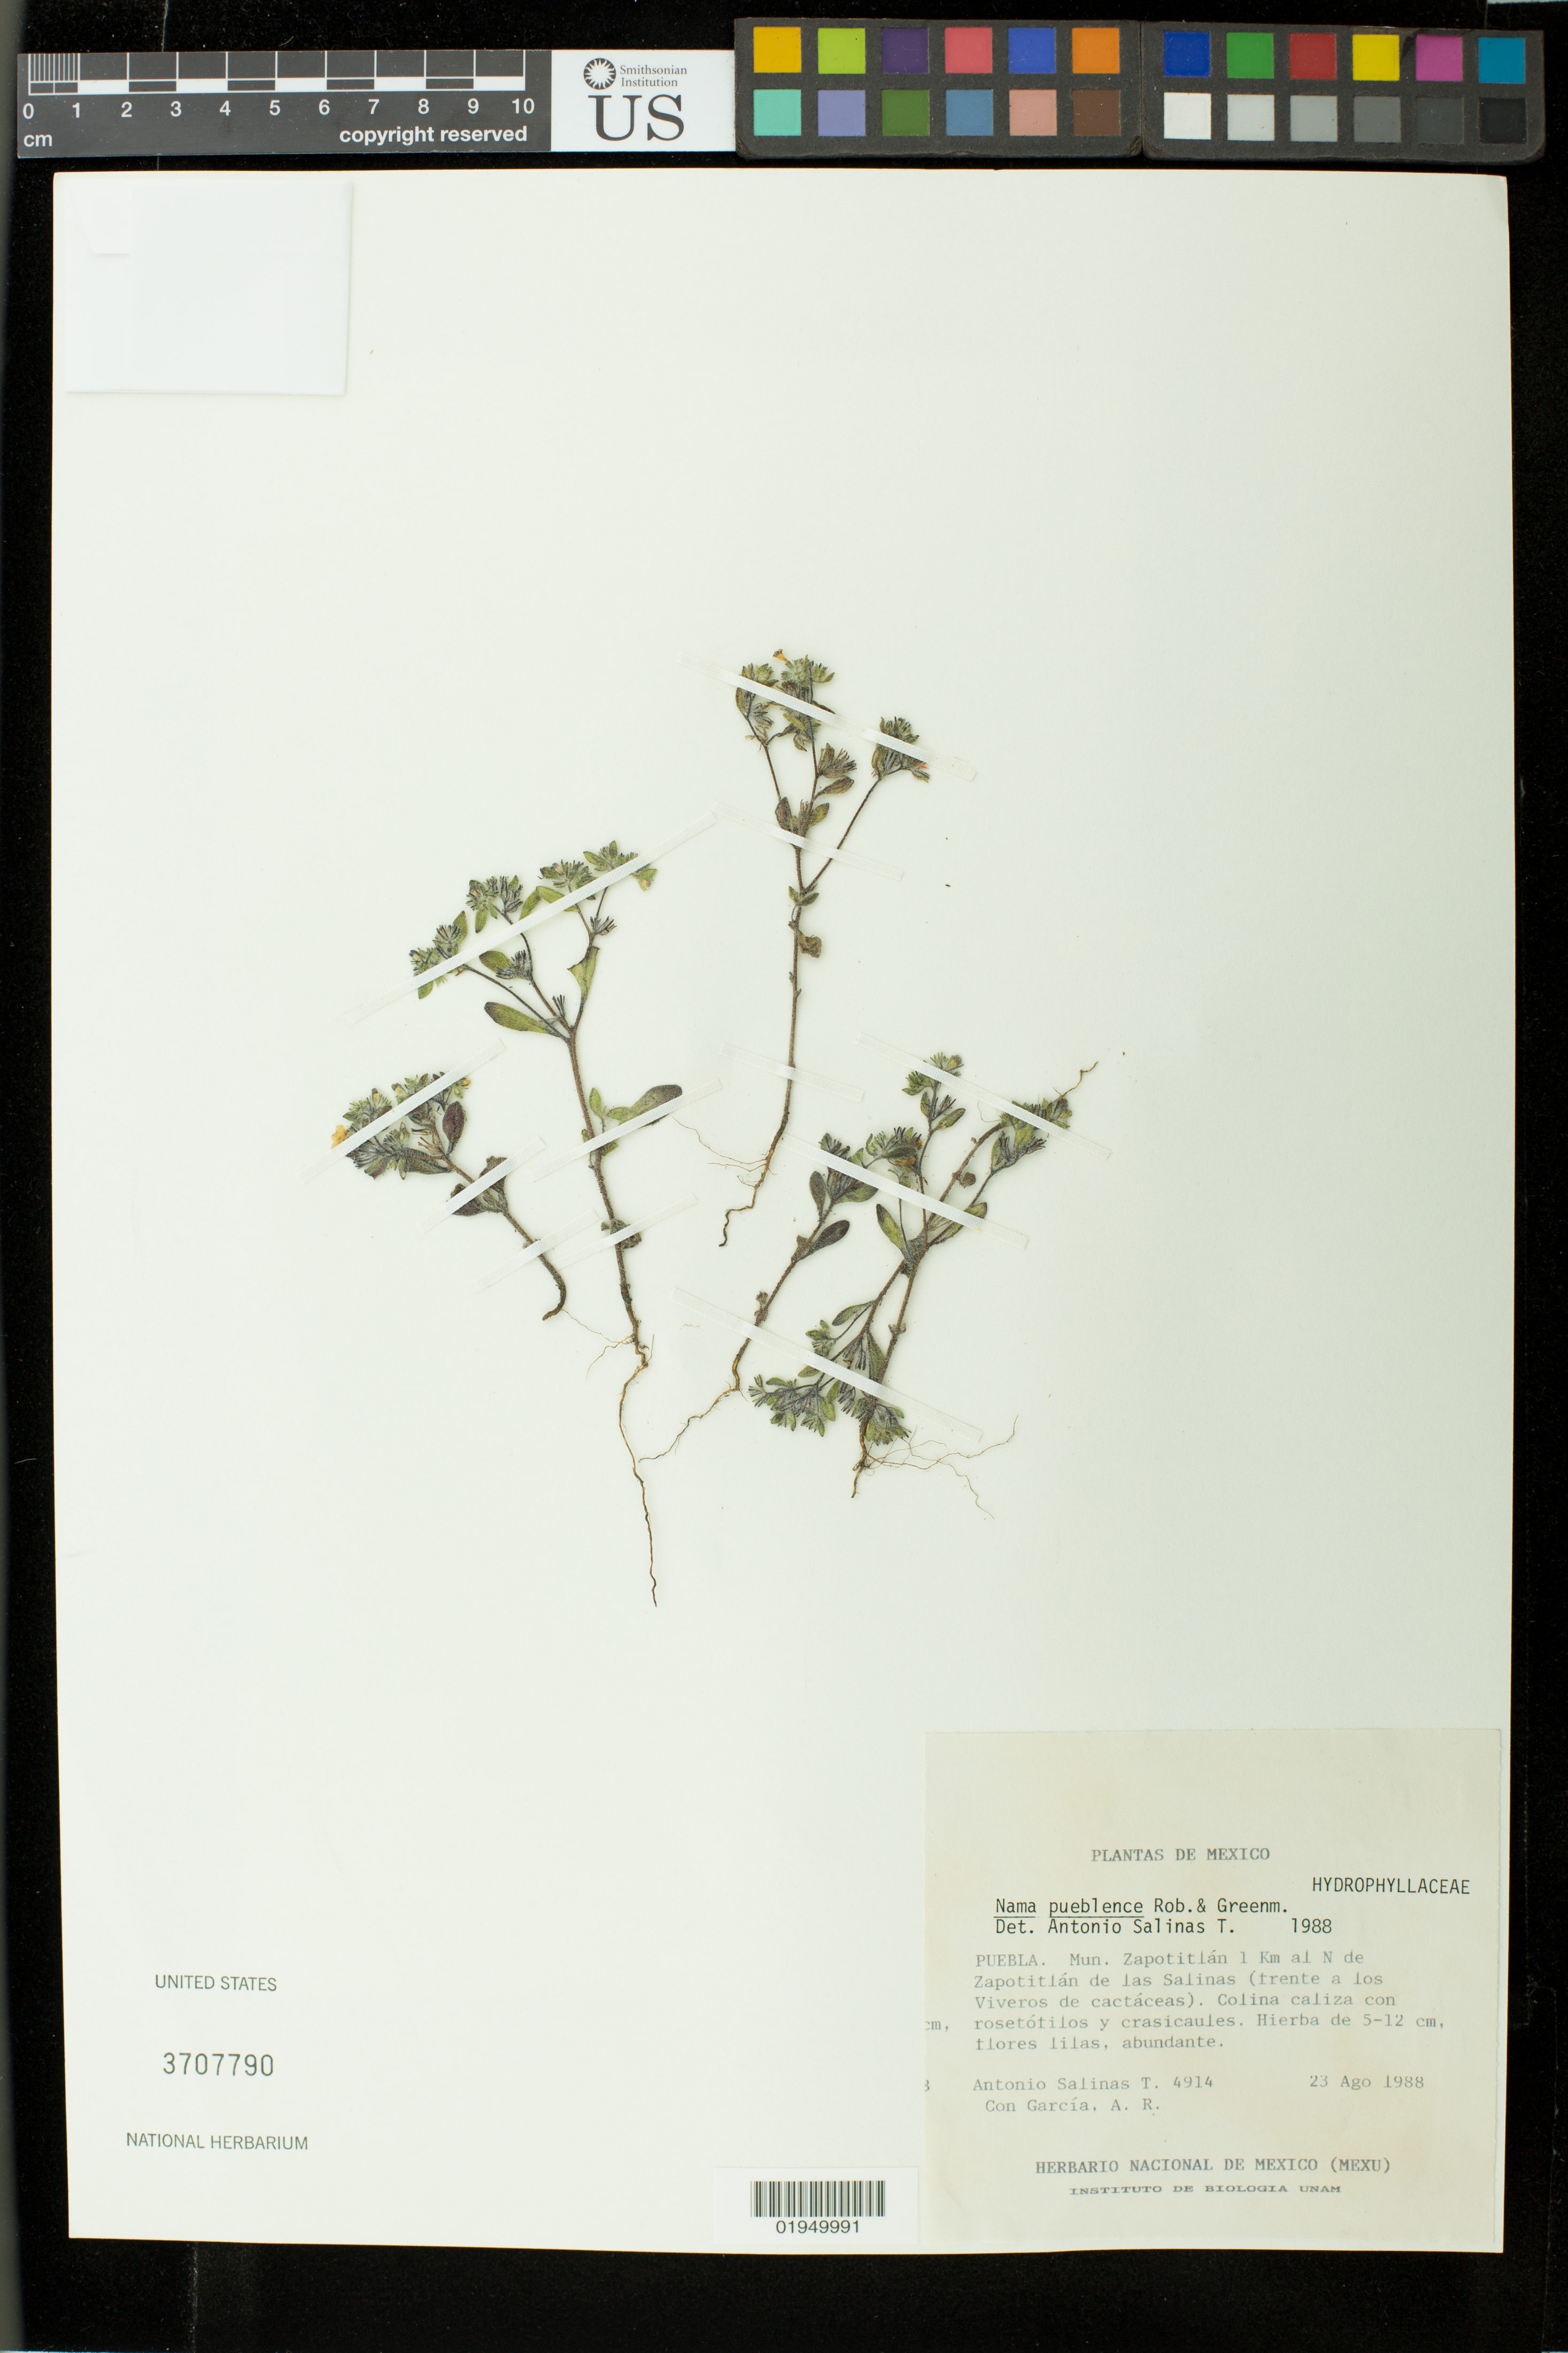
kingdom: Plantae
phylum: Tracheophyta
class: Magnoliopsida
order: Boraginales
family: Namaceae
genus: Nama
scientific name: Nama pueblensis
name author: B.L. Rob. & Greenm.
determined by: Salinas T., A.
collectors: A. Salinas T. & A. R. García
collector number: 4914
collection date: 1988-08-23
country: Mexico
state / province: Puebla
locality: Mun. Zapotitlan 1 km al N de Zapotitlan de las Salinas (frente a los Viveros de cactaceas).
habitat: Colina caliza con rosetofilos y crasicaules.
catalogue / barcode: US 3707790